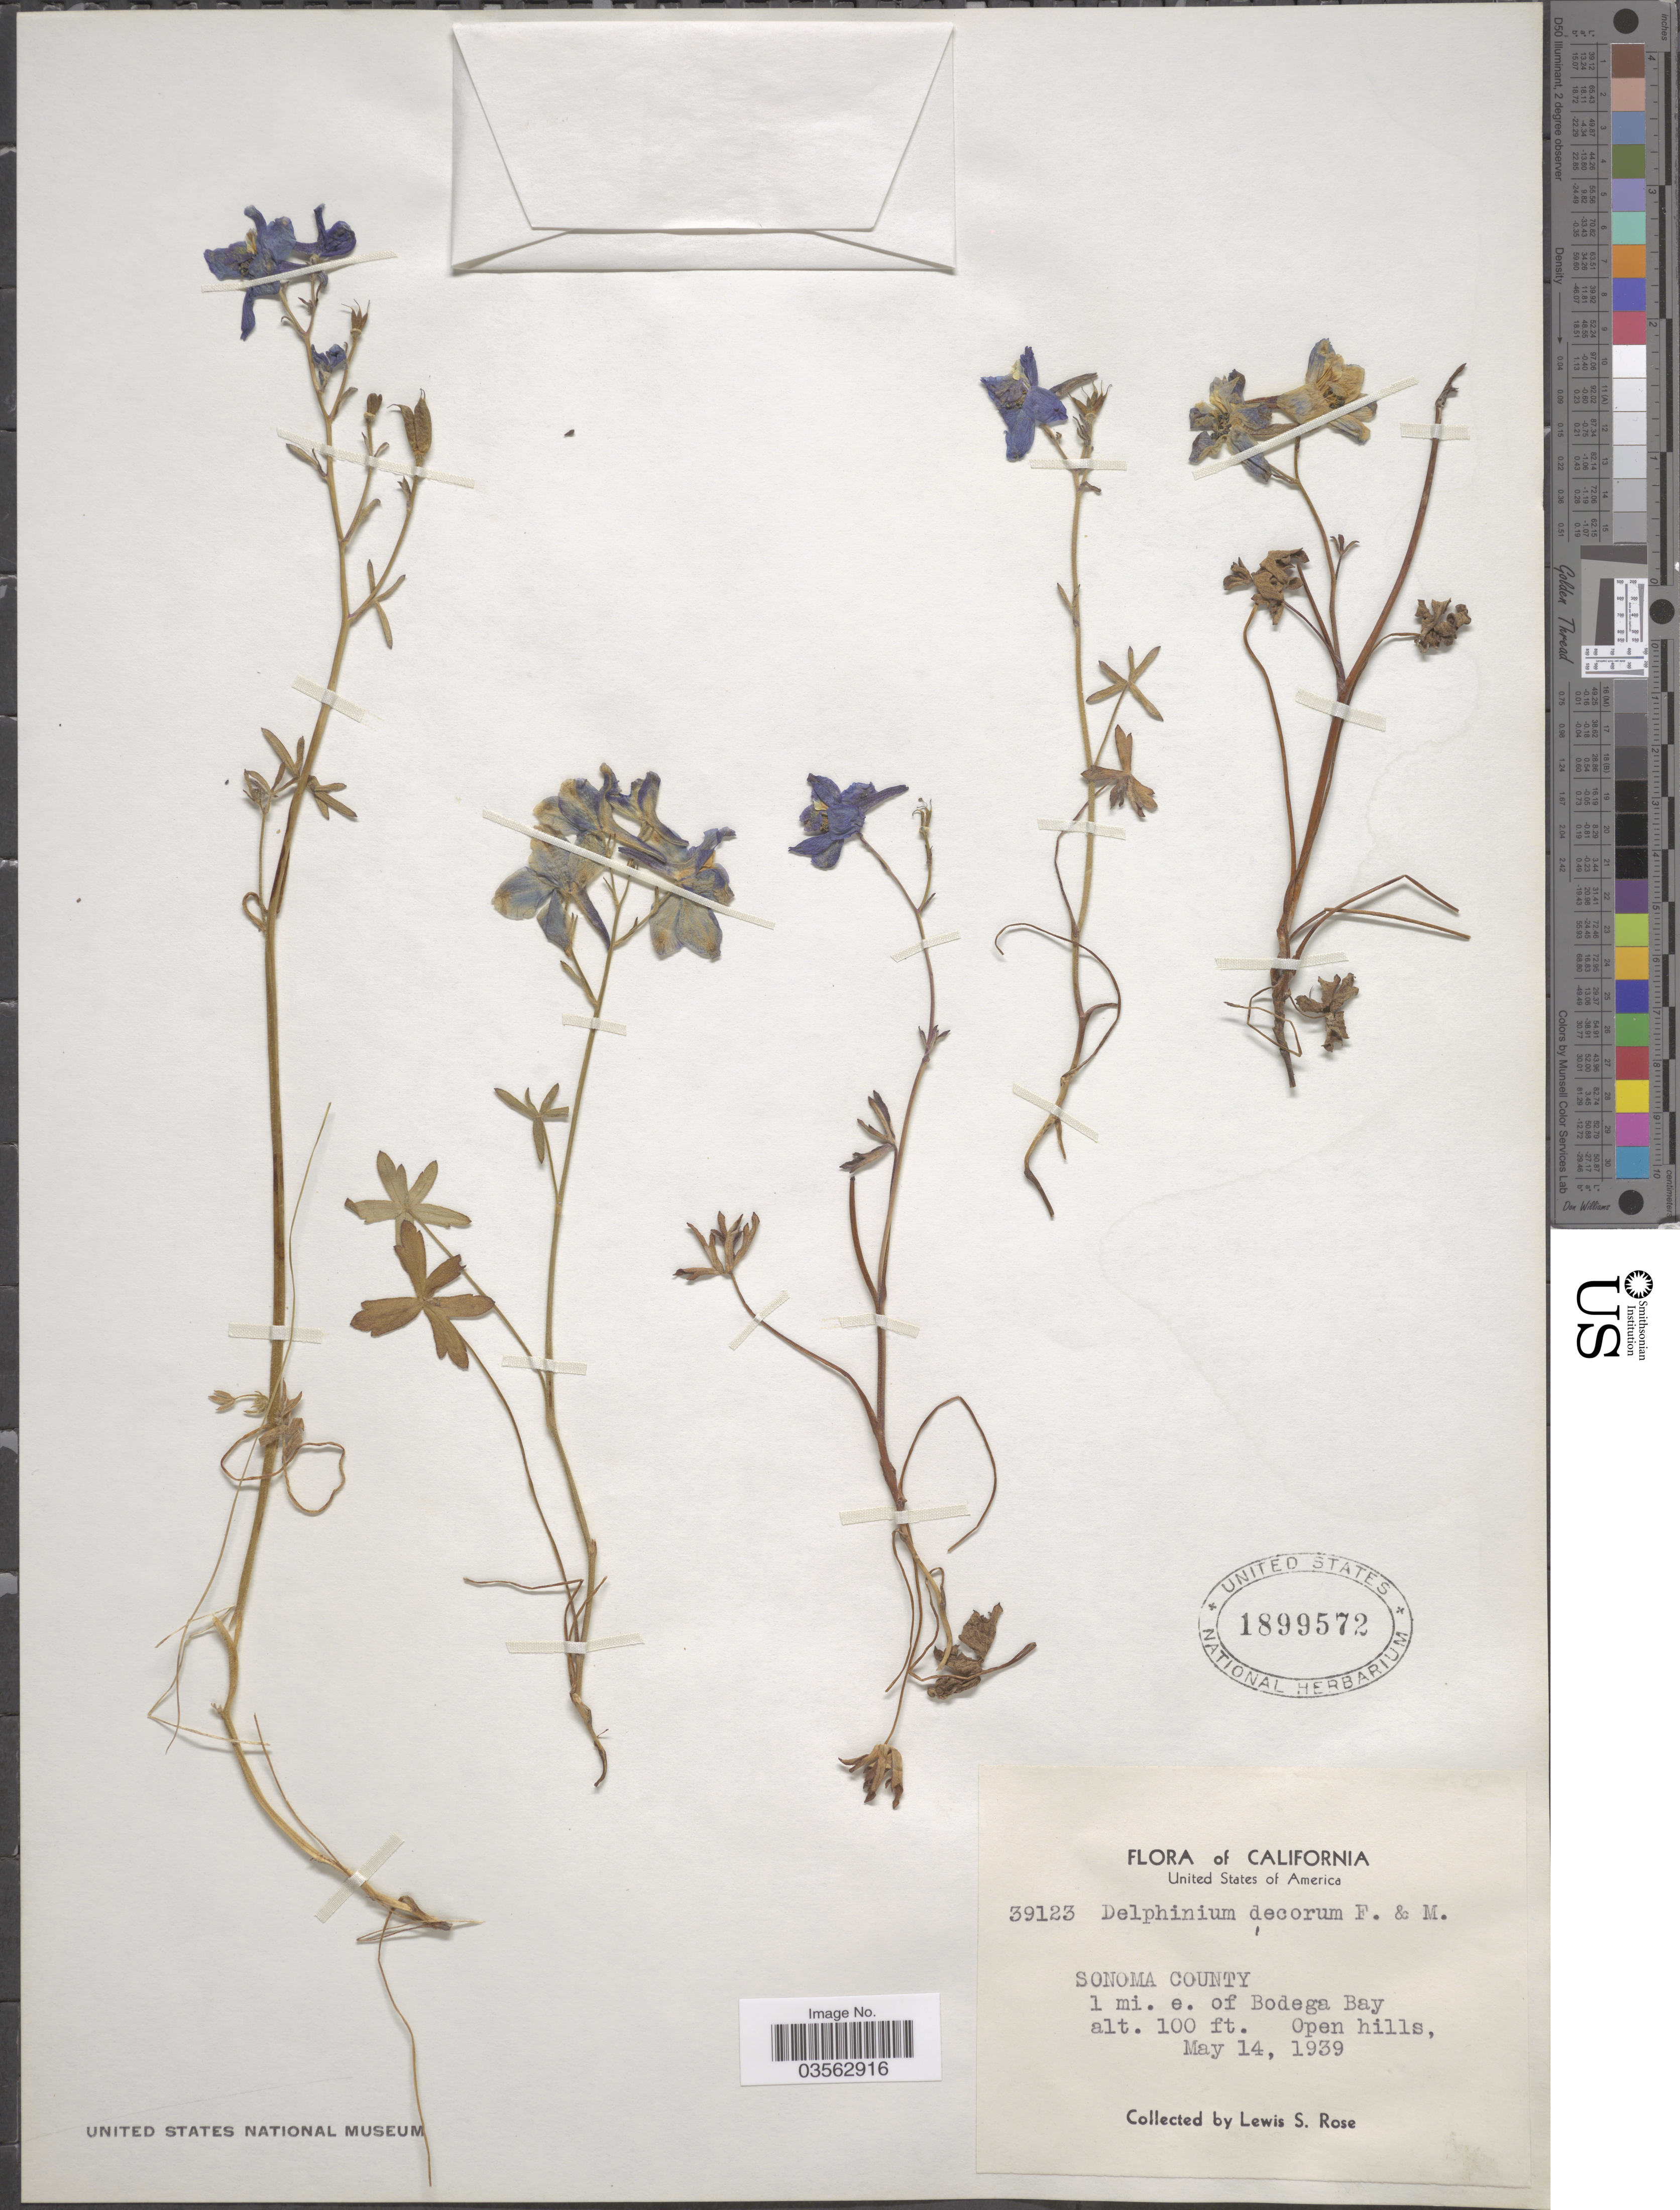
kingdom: Plantae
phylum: Tracheophyta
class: Magnoliopsida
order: Ranunculales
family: Ranunculaceae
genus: Delphinium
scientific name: Delphinium decorum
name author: Fisch. & C.A. Mey.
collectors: L. S. Rose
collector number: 39123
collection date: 1939-05-14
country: United States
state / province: California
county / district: Sonoma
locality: Sonoma County. 1 mi. e. of Bodega Bay.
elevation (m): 30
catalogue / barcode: US 1899572